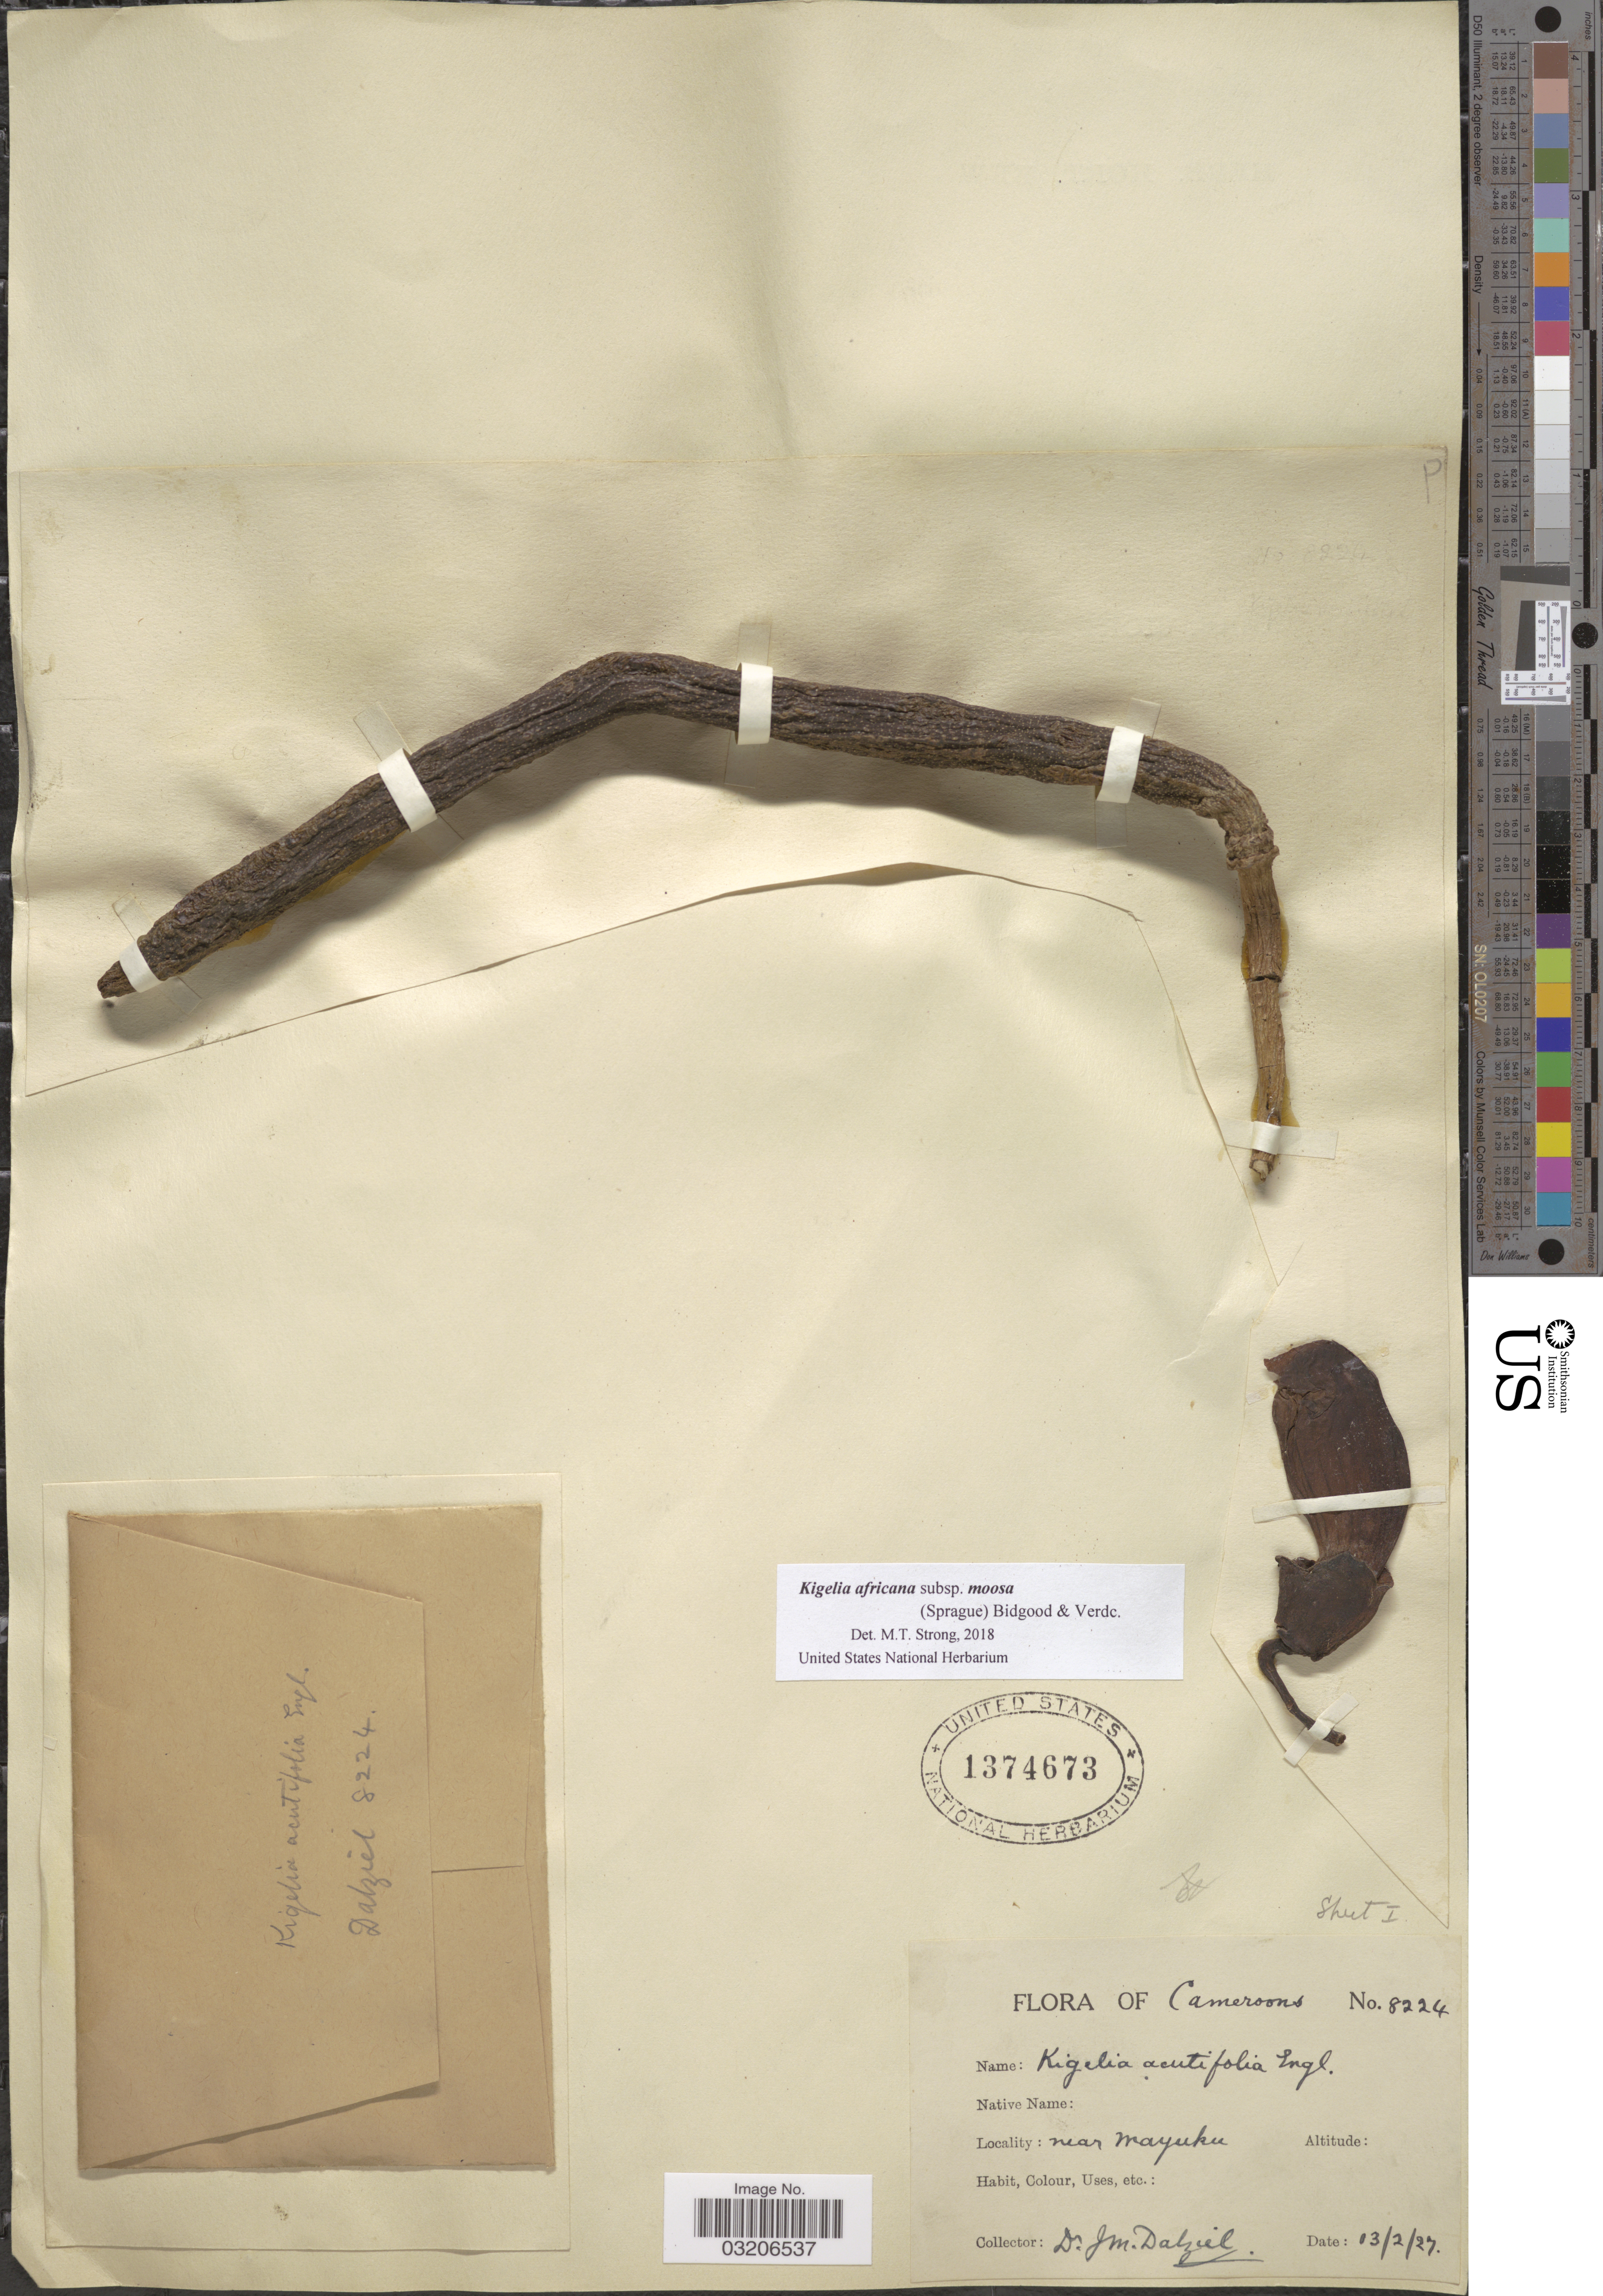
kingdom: Plantae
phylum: Tracheophyta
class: Magnoliopsida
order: Lamiales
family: Bignoniaceae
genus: Kigelia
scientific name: Kigelia africana subsp. moosa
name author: (Sprague) Bidgood & Verdc.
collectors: J. Dalziel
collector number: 8224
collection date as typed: Transcribed d/m/y: 13/2/27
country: Cameroon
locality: Cameroons. Near Mayuku.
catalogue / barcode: US 1374673